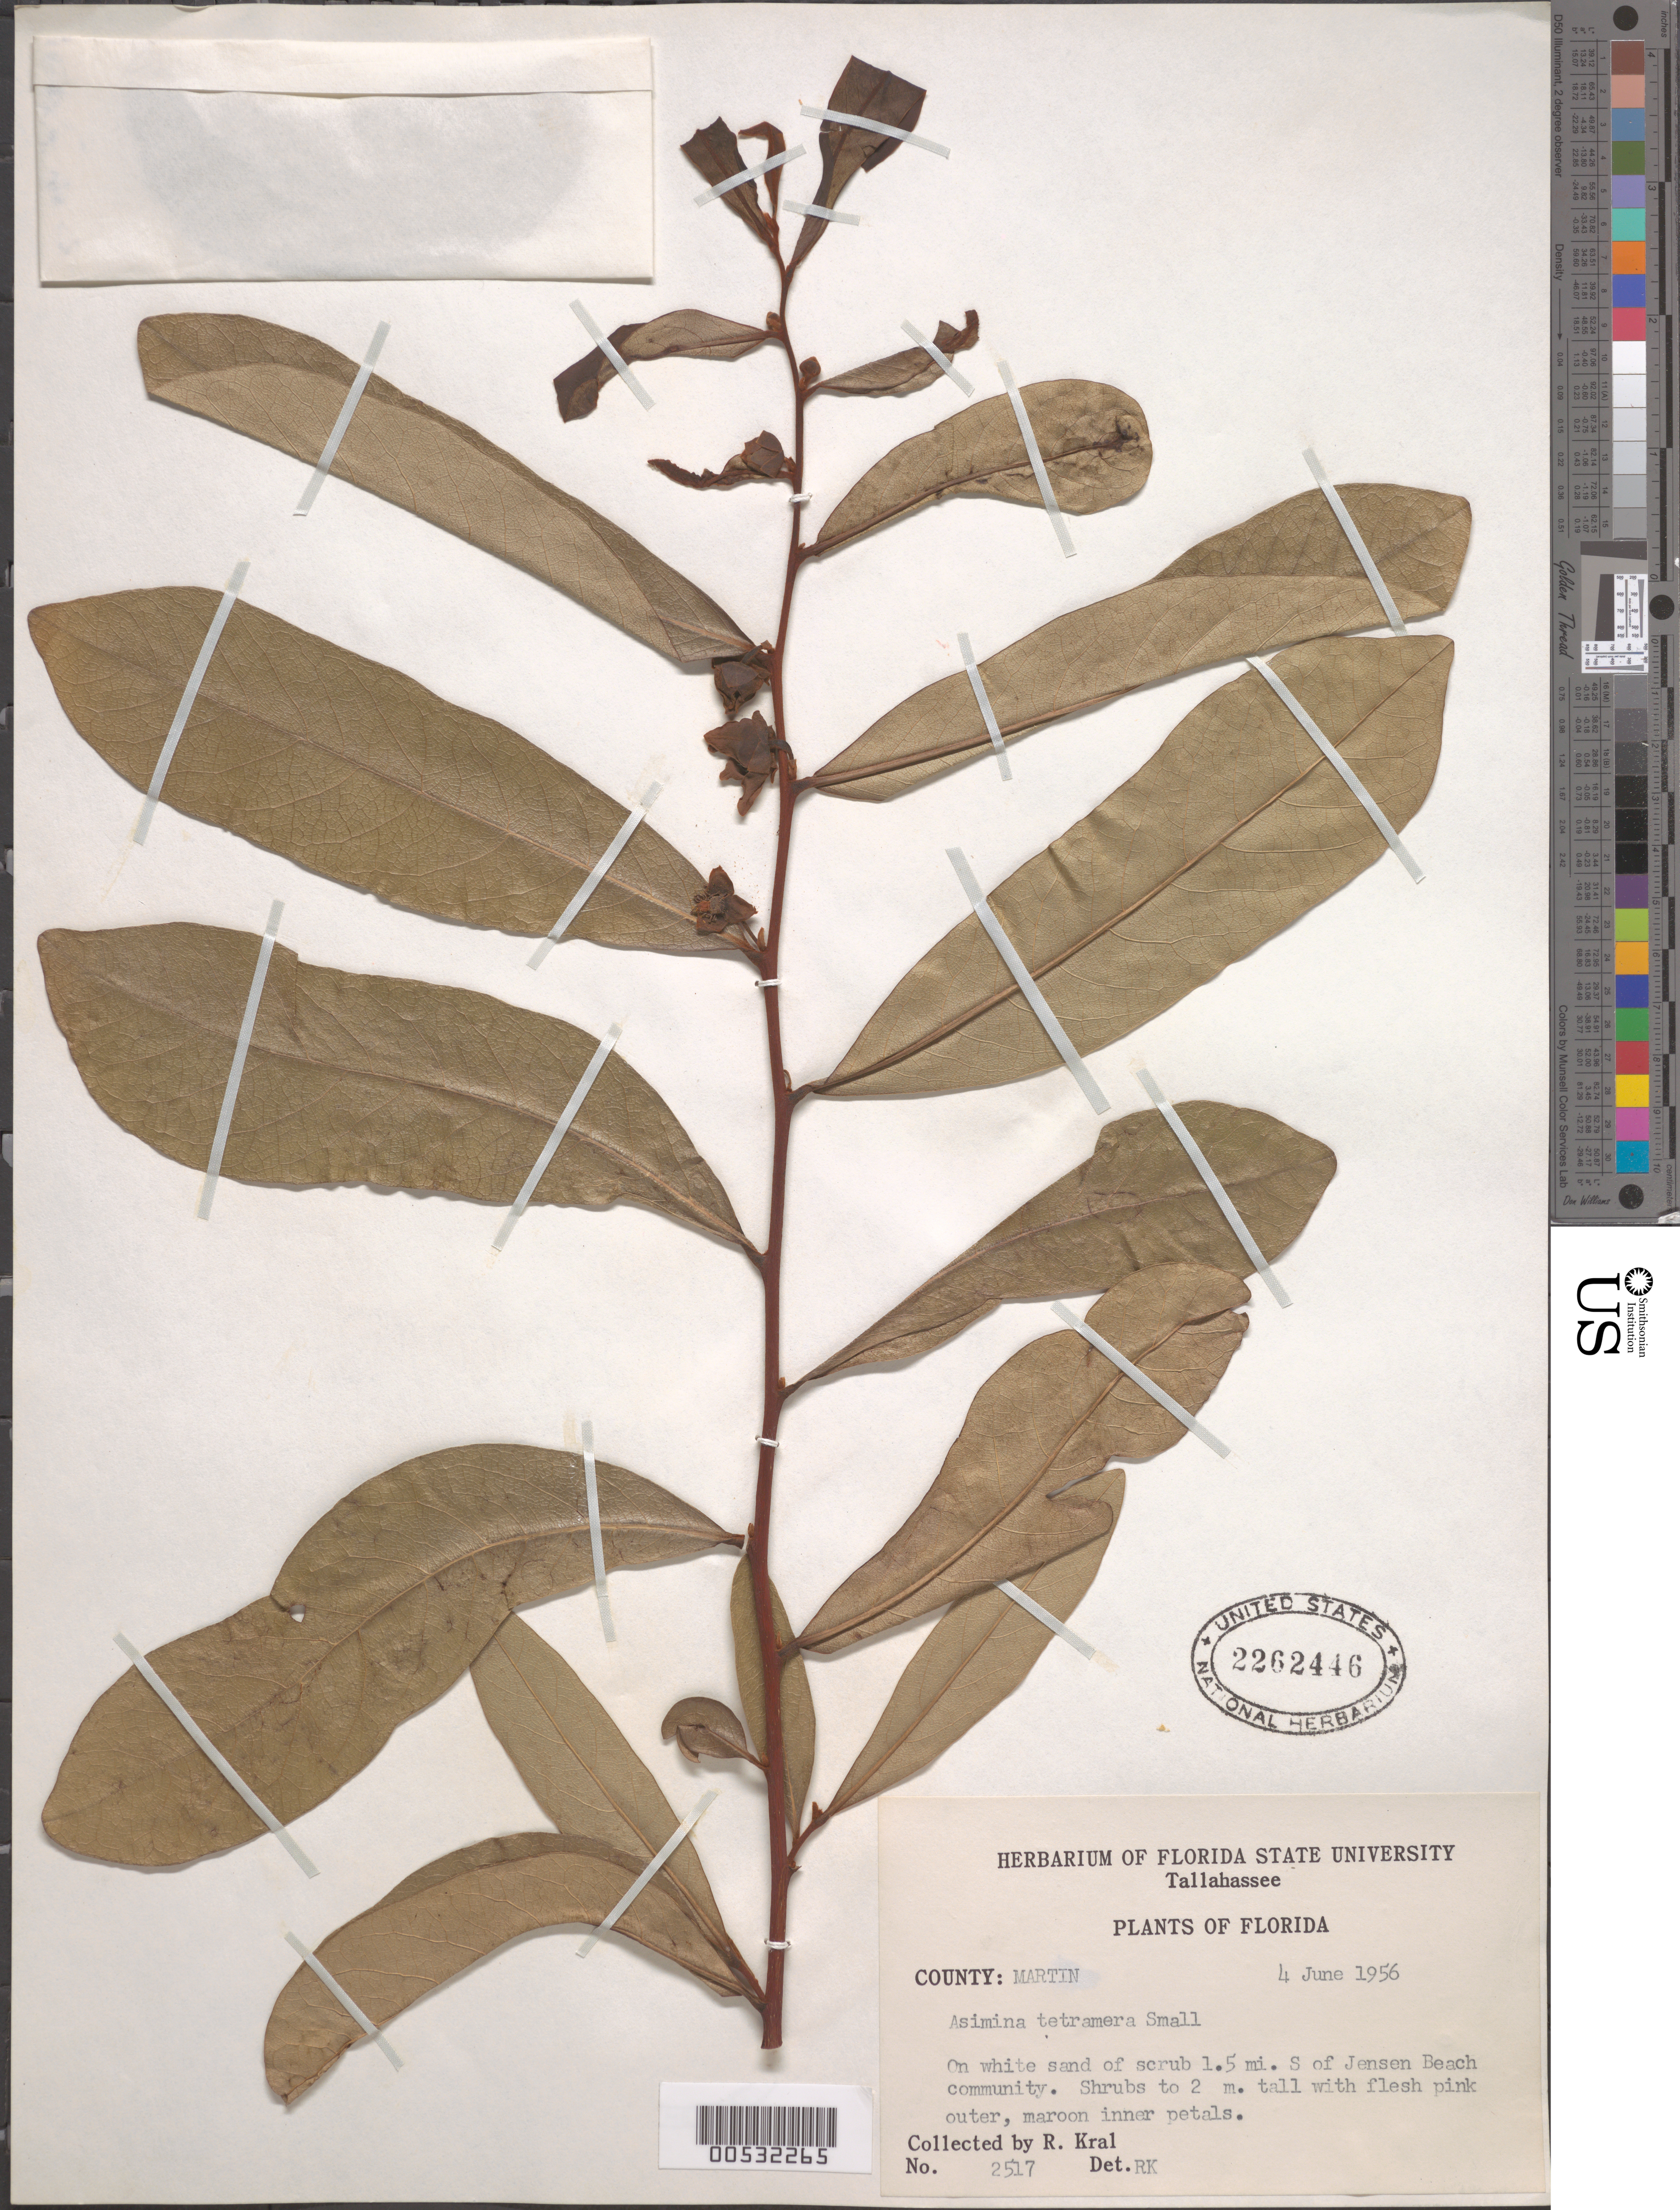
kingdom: Plantae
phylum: Tracheophyta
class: Magnoliopsida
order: Magnoliales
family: Annonaceae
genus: Asimina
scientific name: Asimina tetramera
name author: Small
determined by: Kral, Robert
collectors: R. Kral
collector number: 2517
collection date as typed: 04 Jun 1956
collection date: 1956-06-04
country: United States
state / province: Florida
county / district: Martin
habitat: On white sand of scrub.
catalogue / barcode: US 2262446